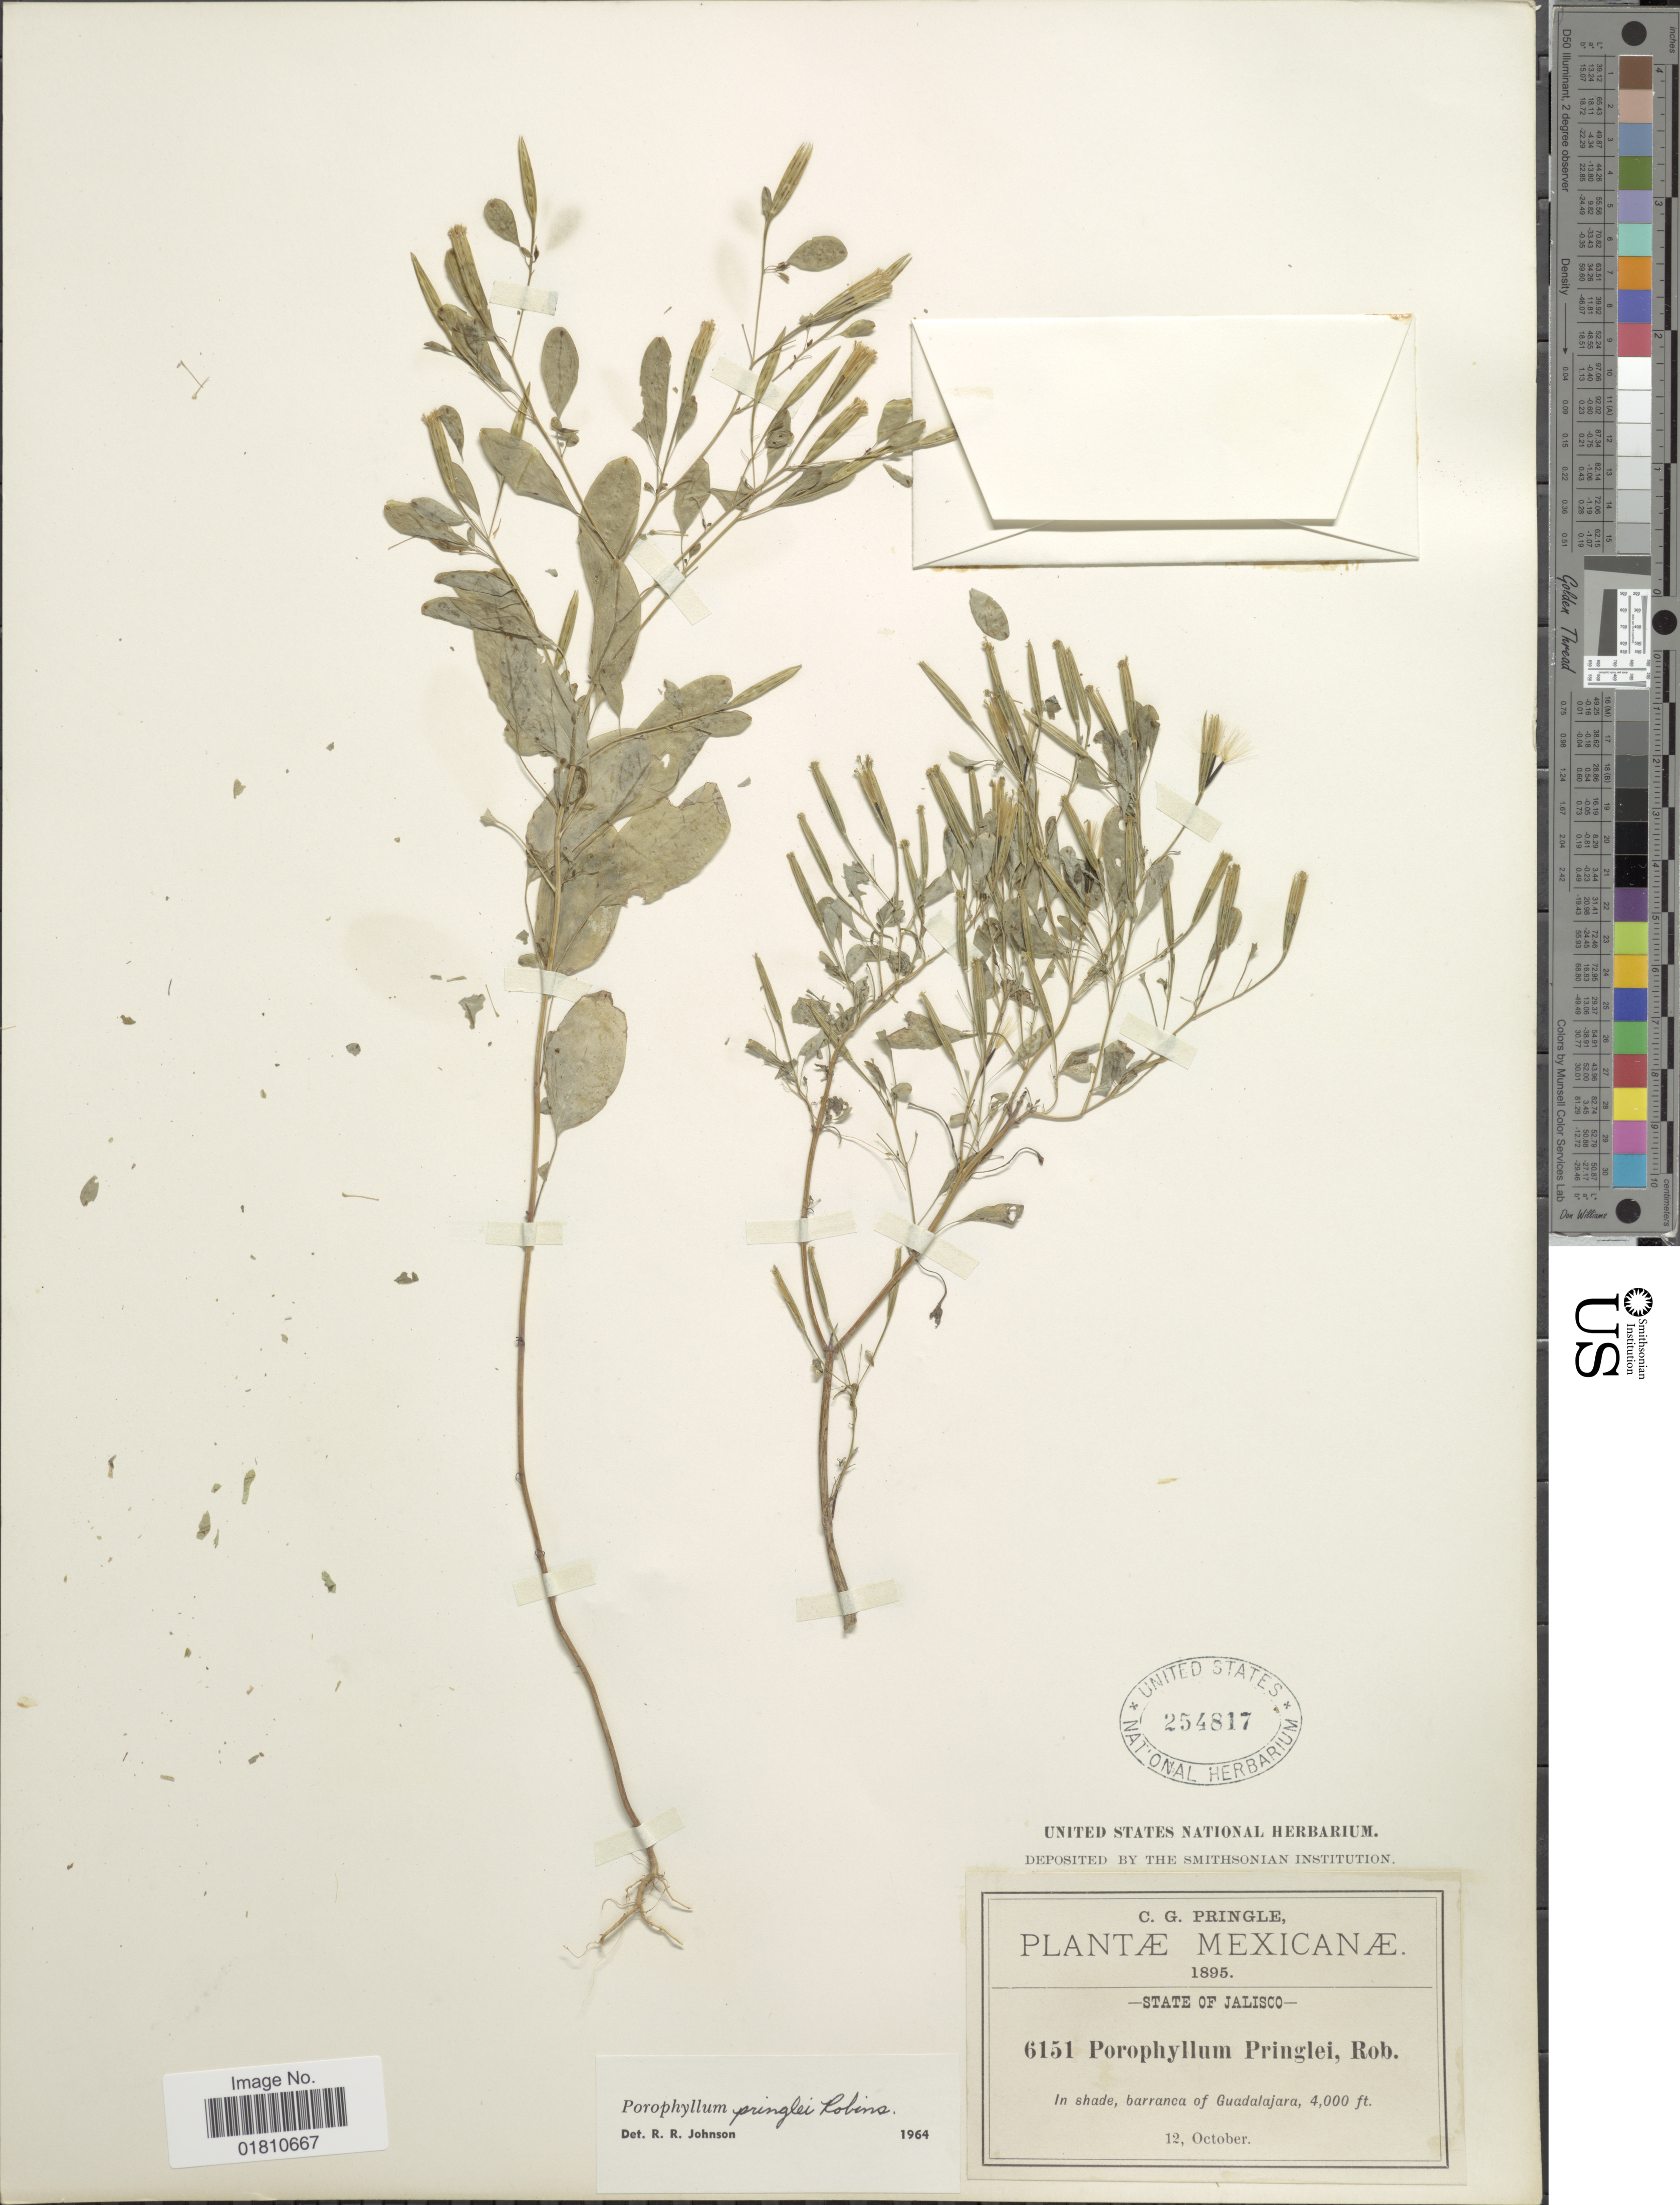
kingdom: Plantae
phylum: Tracheophyta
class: Magnoliopsida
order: Asterales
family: Asteraceae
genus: Porophyllum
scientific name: Porophyllum pringlei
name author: B.L. Rob.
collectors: C. G. Pringle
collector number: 6151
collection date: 1895-10-12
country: Mexico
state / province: Jalisco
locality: In shade, barranca of Guadalajara.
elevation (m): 1219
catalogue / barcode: US 254817